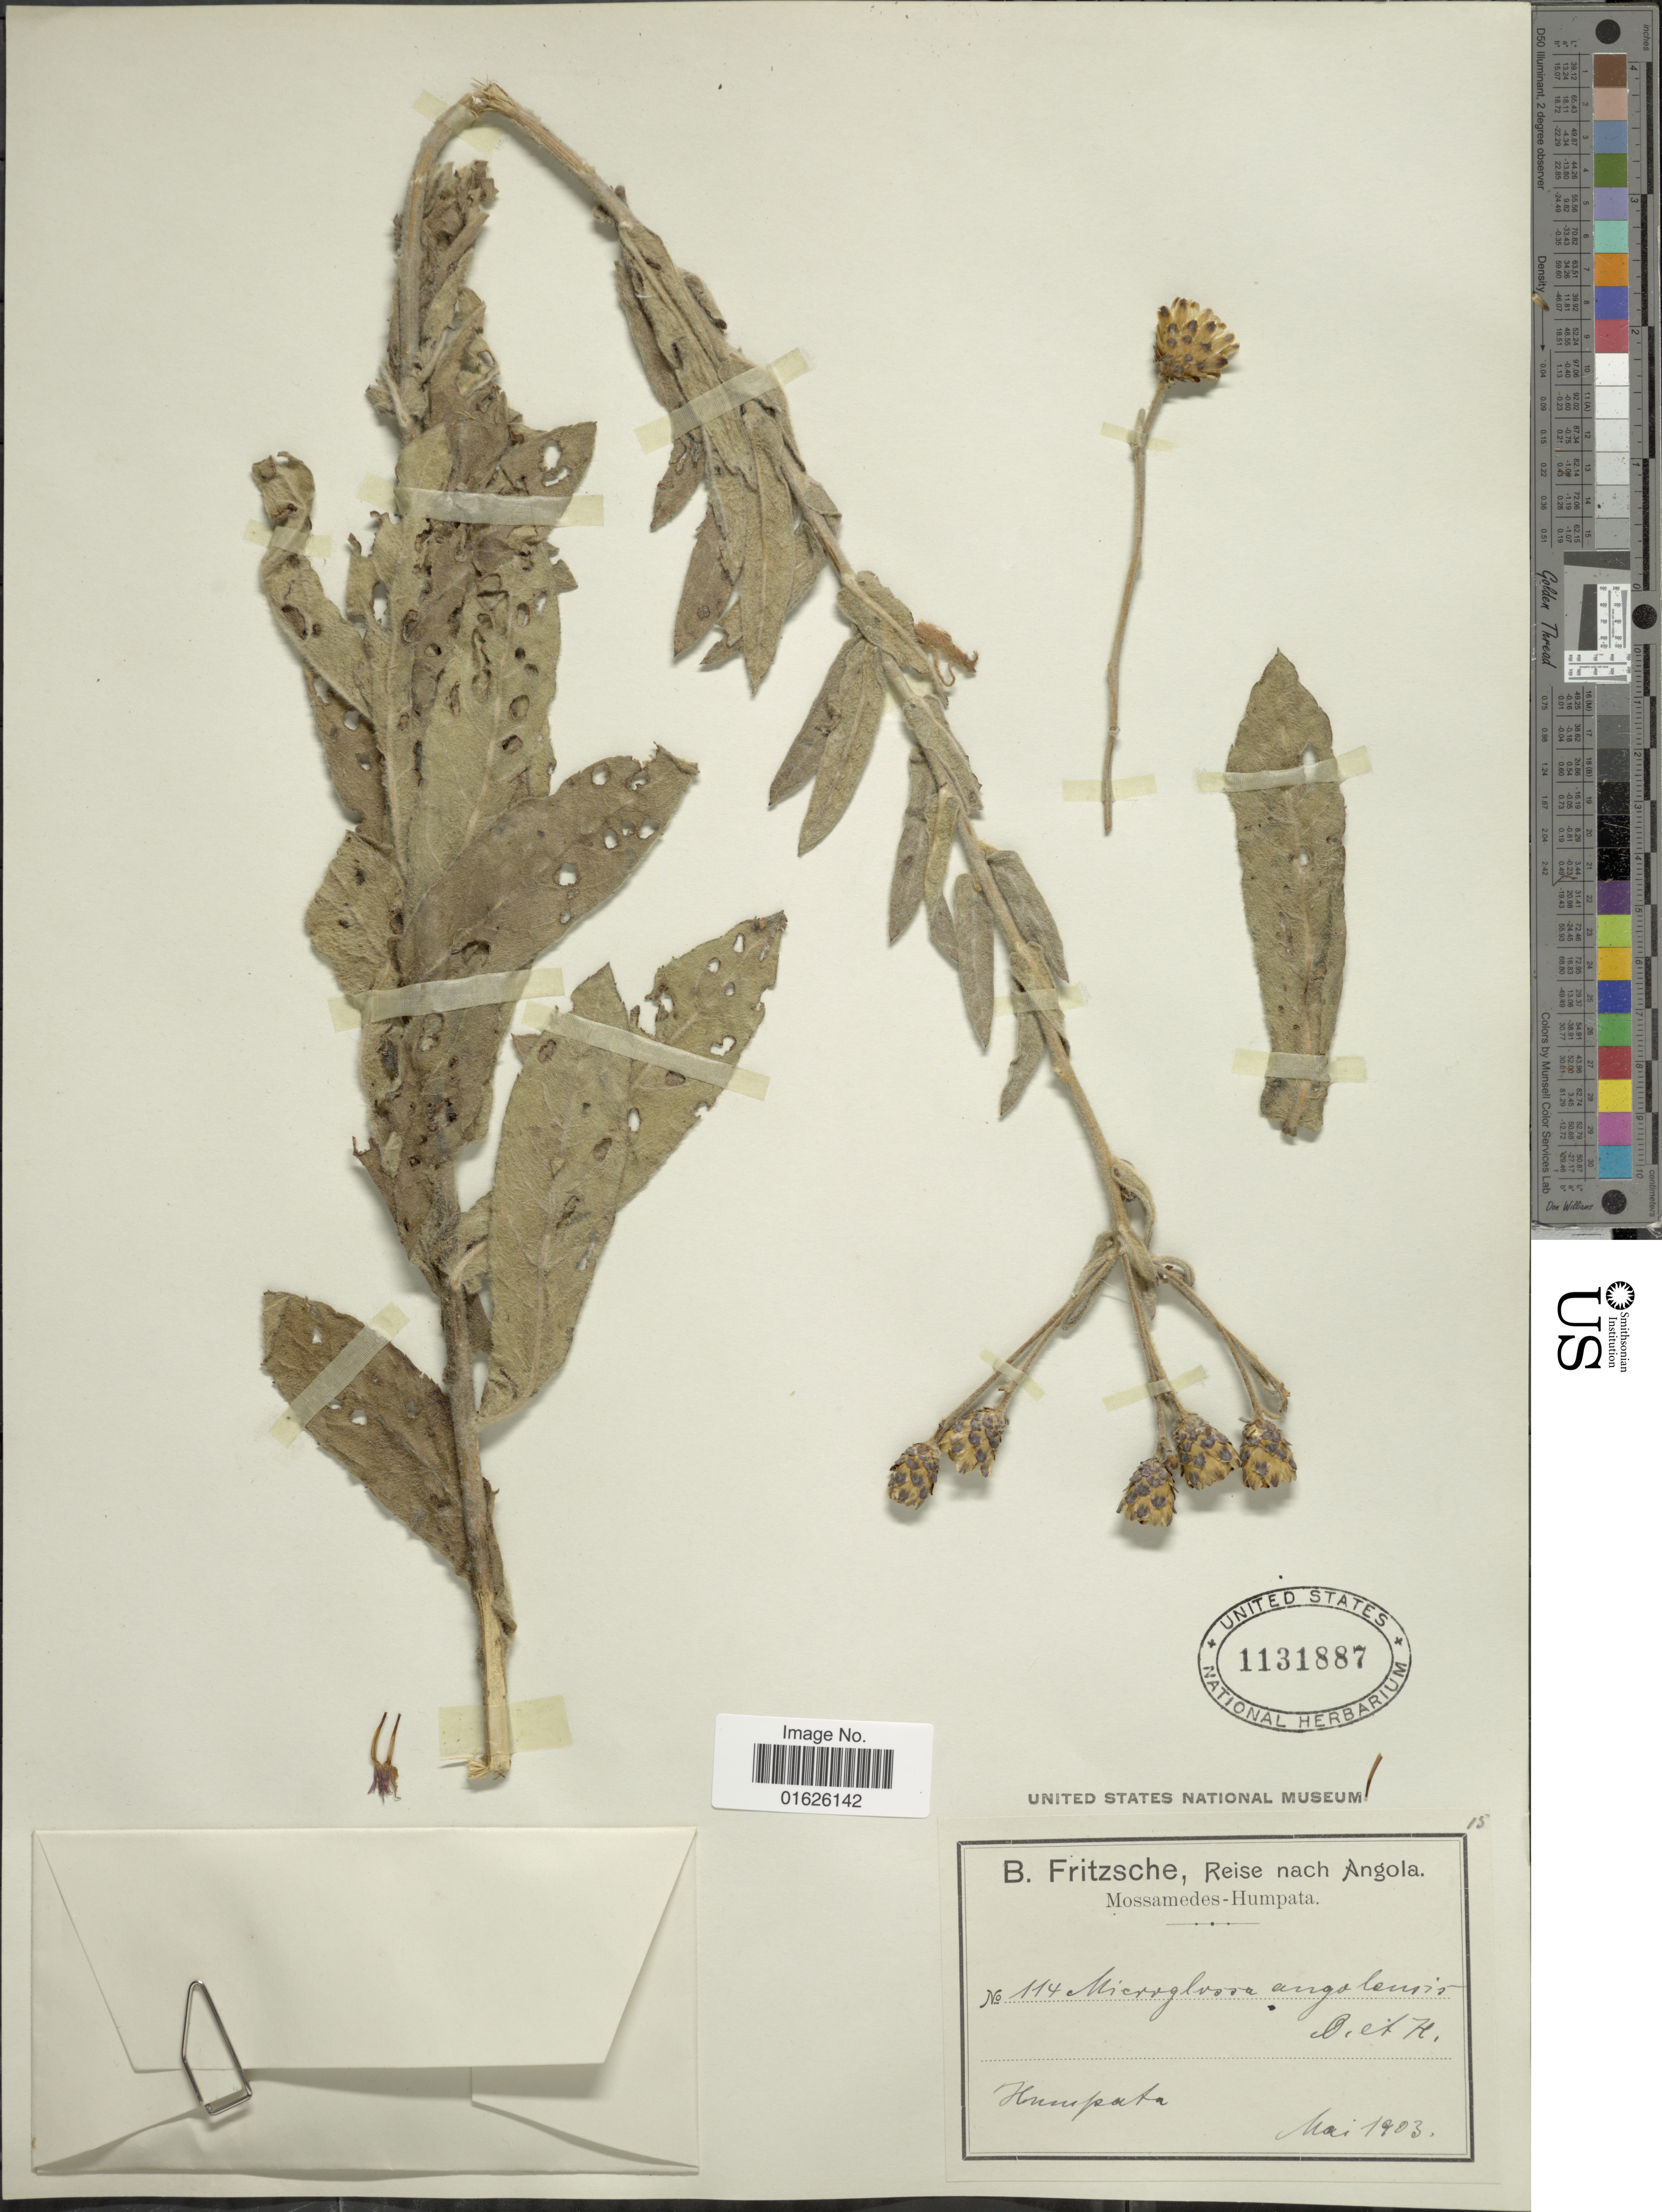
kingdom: Plantae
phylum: Tracheophyta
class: Magnoliopsida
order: Asterales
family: Asteraceae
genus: Vernonella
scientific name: Vernonella kirkii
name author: (Oliv. & Hiern) H. Rob. & Skvarla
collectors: F. Fritzsche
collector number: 114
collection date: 1903-05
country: Angola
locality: Humpata.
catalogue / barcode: US 1131887